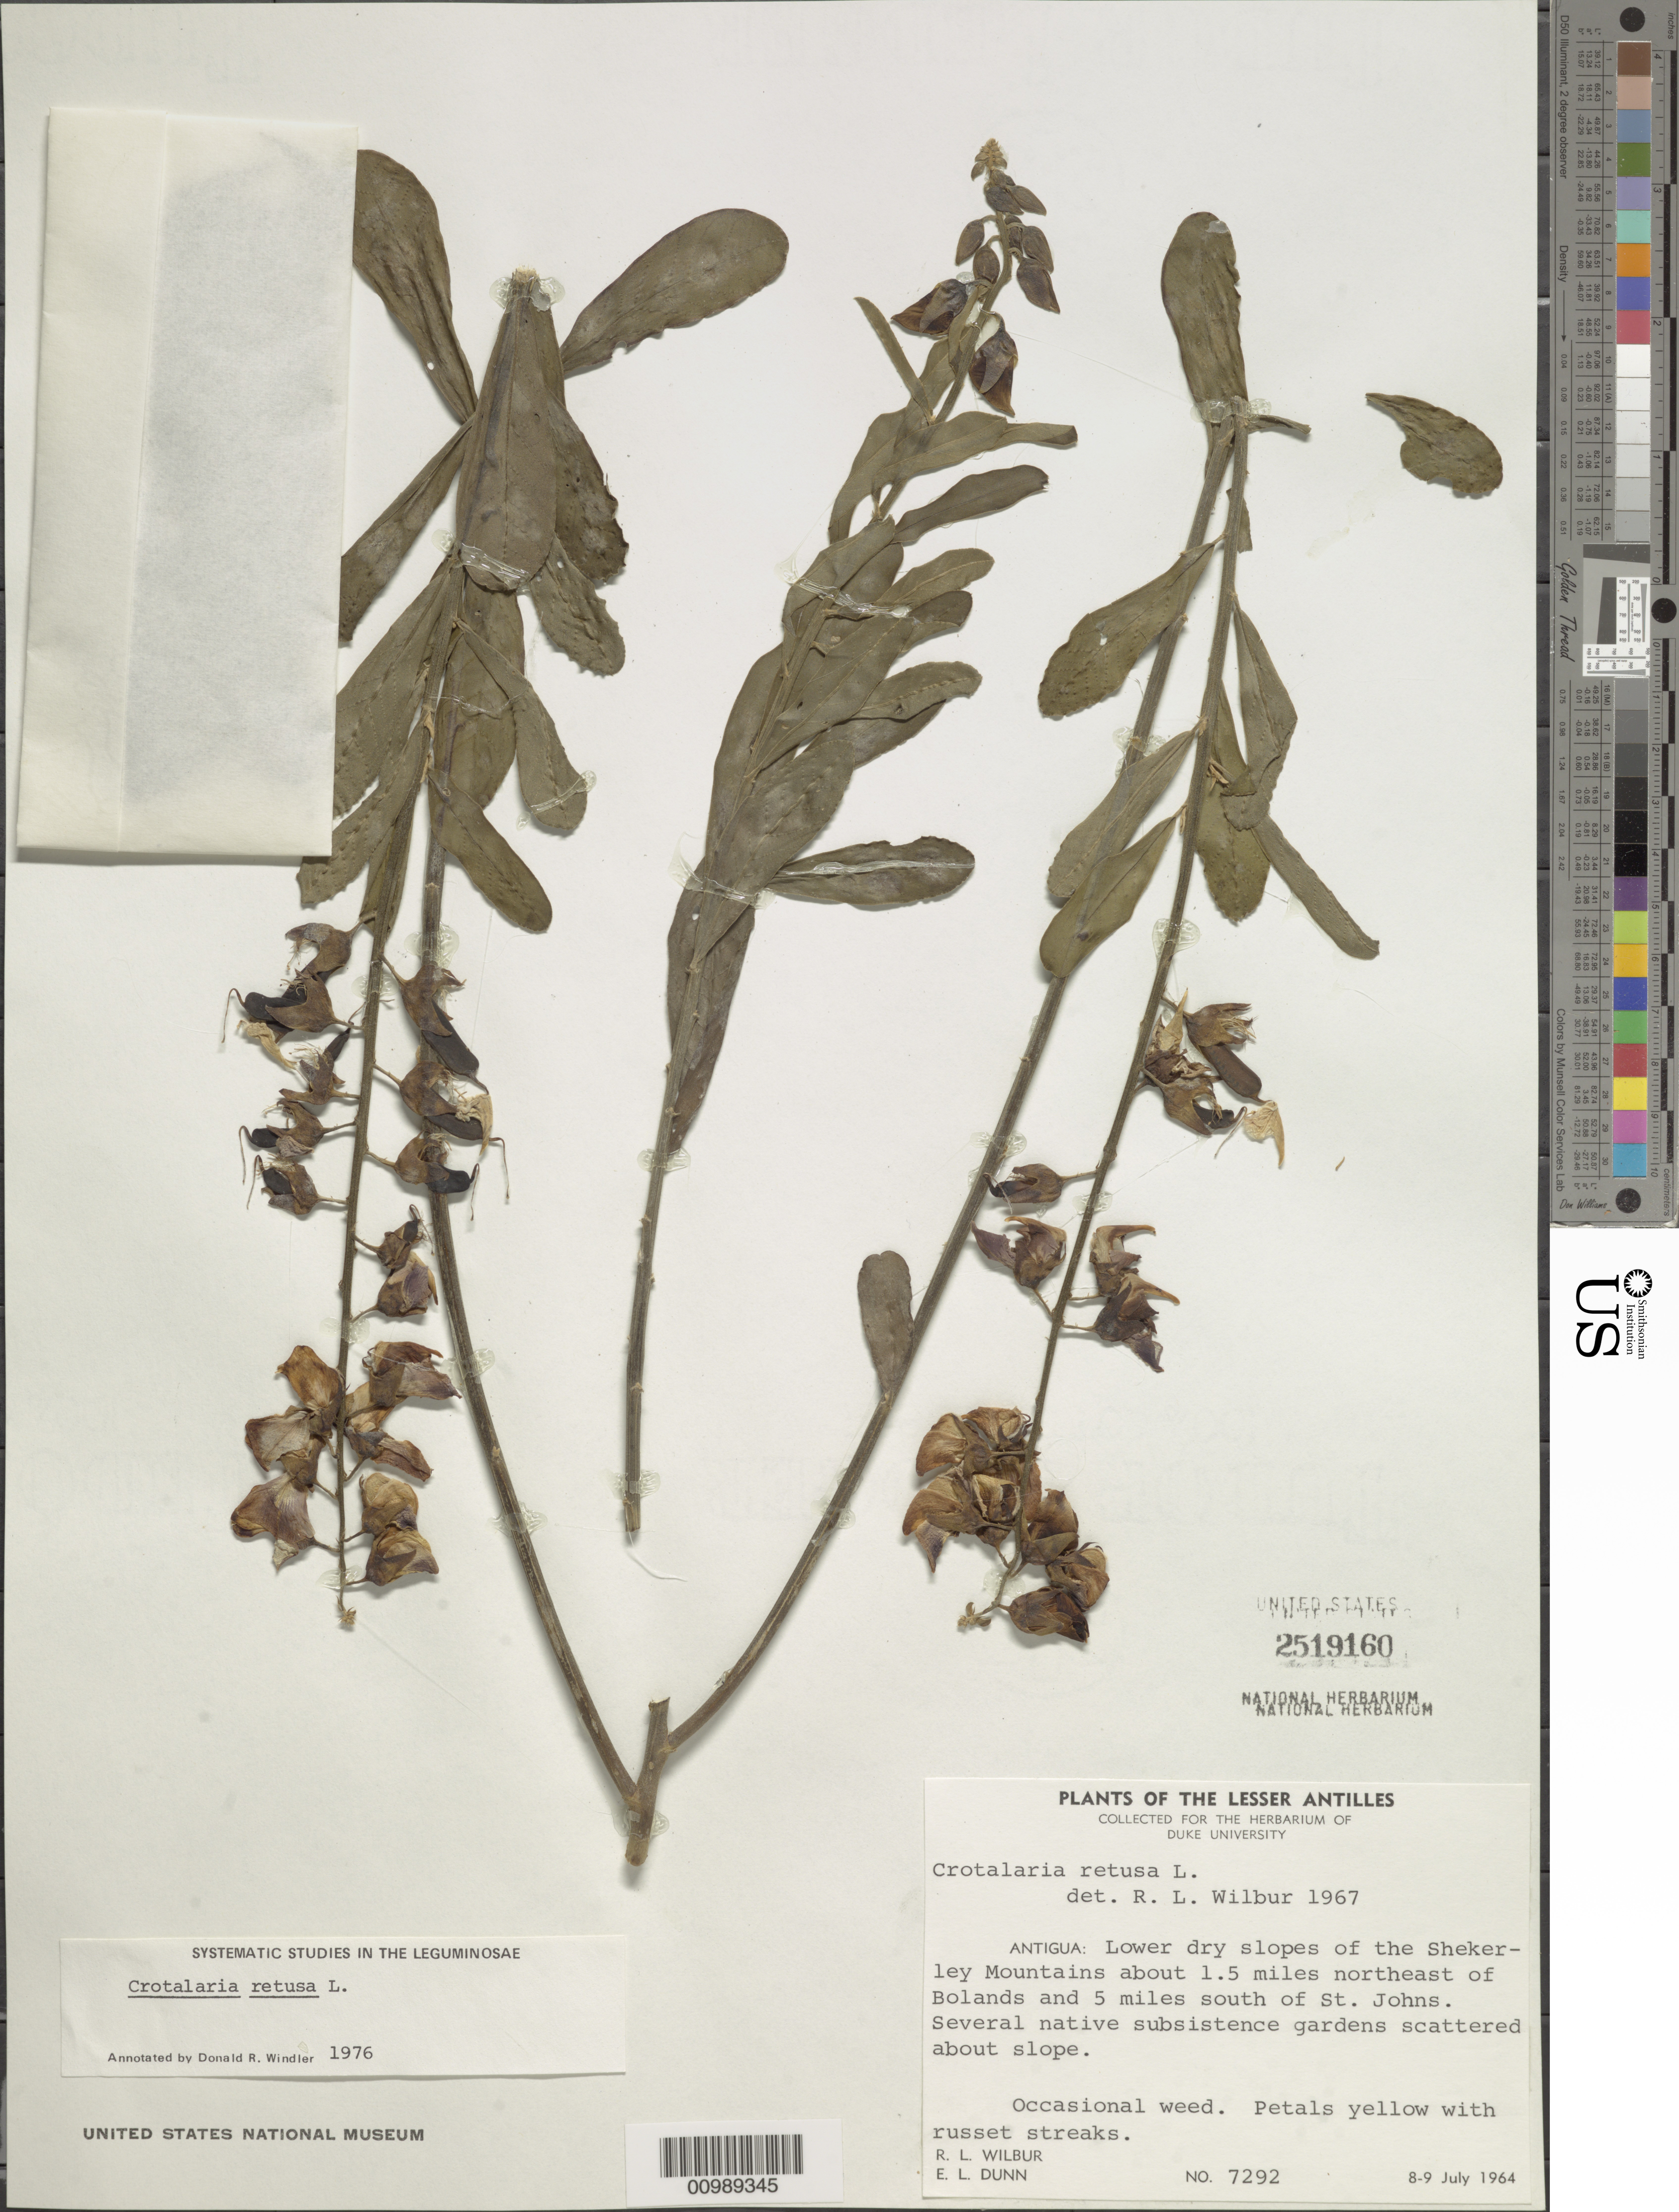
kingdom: Plantae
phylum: Tracheophyta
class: Magnoliopsida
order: Fabales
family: Fabaceae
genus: Crotalaria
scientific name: Crotalaria retusa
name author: L.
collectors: R. L. Wilbur & E. Dunn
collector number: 7292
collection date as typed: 08 Jul 1964 to 09 Jul 1964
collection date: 1964-07-08/1964-07-09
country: Antigua and Barbuda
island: Antigua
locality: Lower dry slopes of the Shekerley Mountains about 1.5 miles NE of Bolands and 5 miles S of St. Jahns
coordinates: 0 N, 0 E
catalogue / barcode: US 2519160